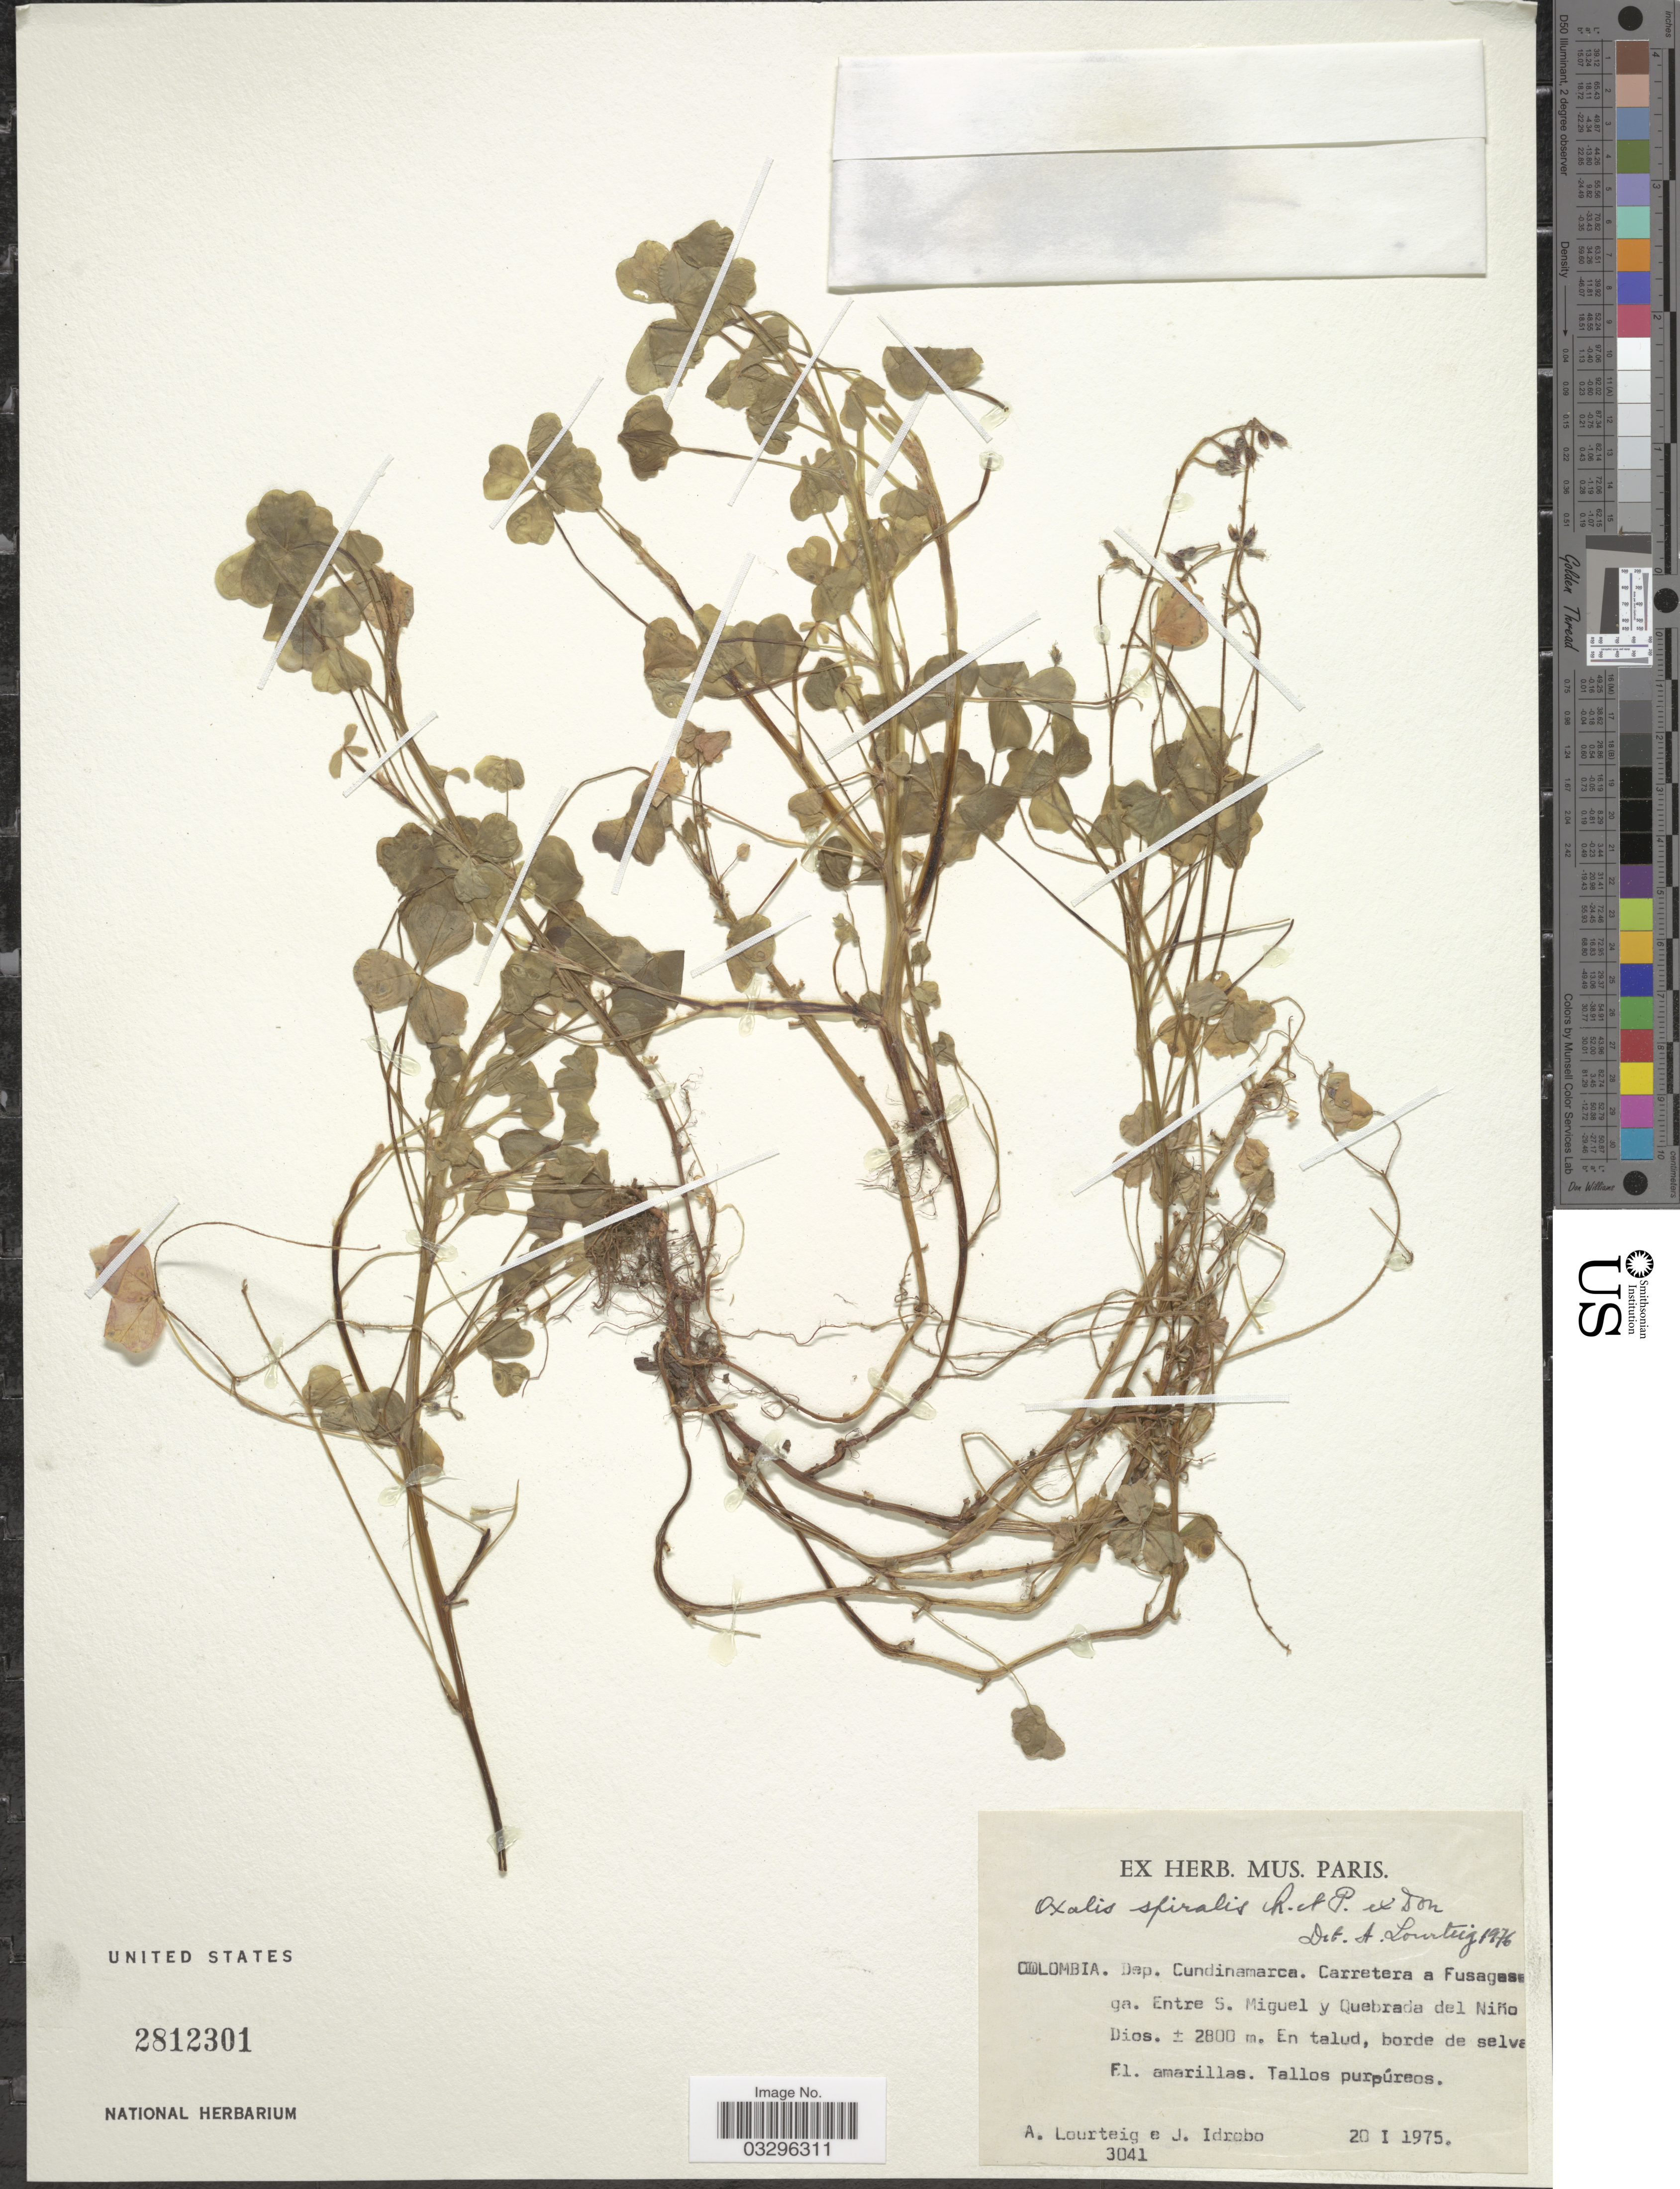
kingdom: Plantae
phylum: Tracheophyta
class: Magnoliopsida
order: Oxalidales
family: Oxalidaceae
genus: Oxalis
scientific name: Oxalis spiralis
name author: Ruiz & Pav. ex G. Don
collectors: A. Lourteig & J. M. Idrobo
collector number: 3041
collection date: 1975-01-20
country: Colombia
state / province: Cundinamarca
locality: Dep. Cundinamarca. Carretera a Fusagasuga. Entre S. Miguel y Quebrada del Niño Dios.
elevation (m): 2800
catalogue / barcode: US 2812301